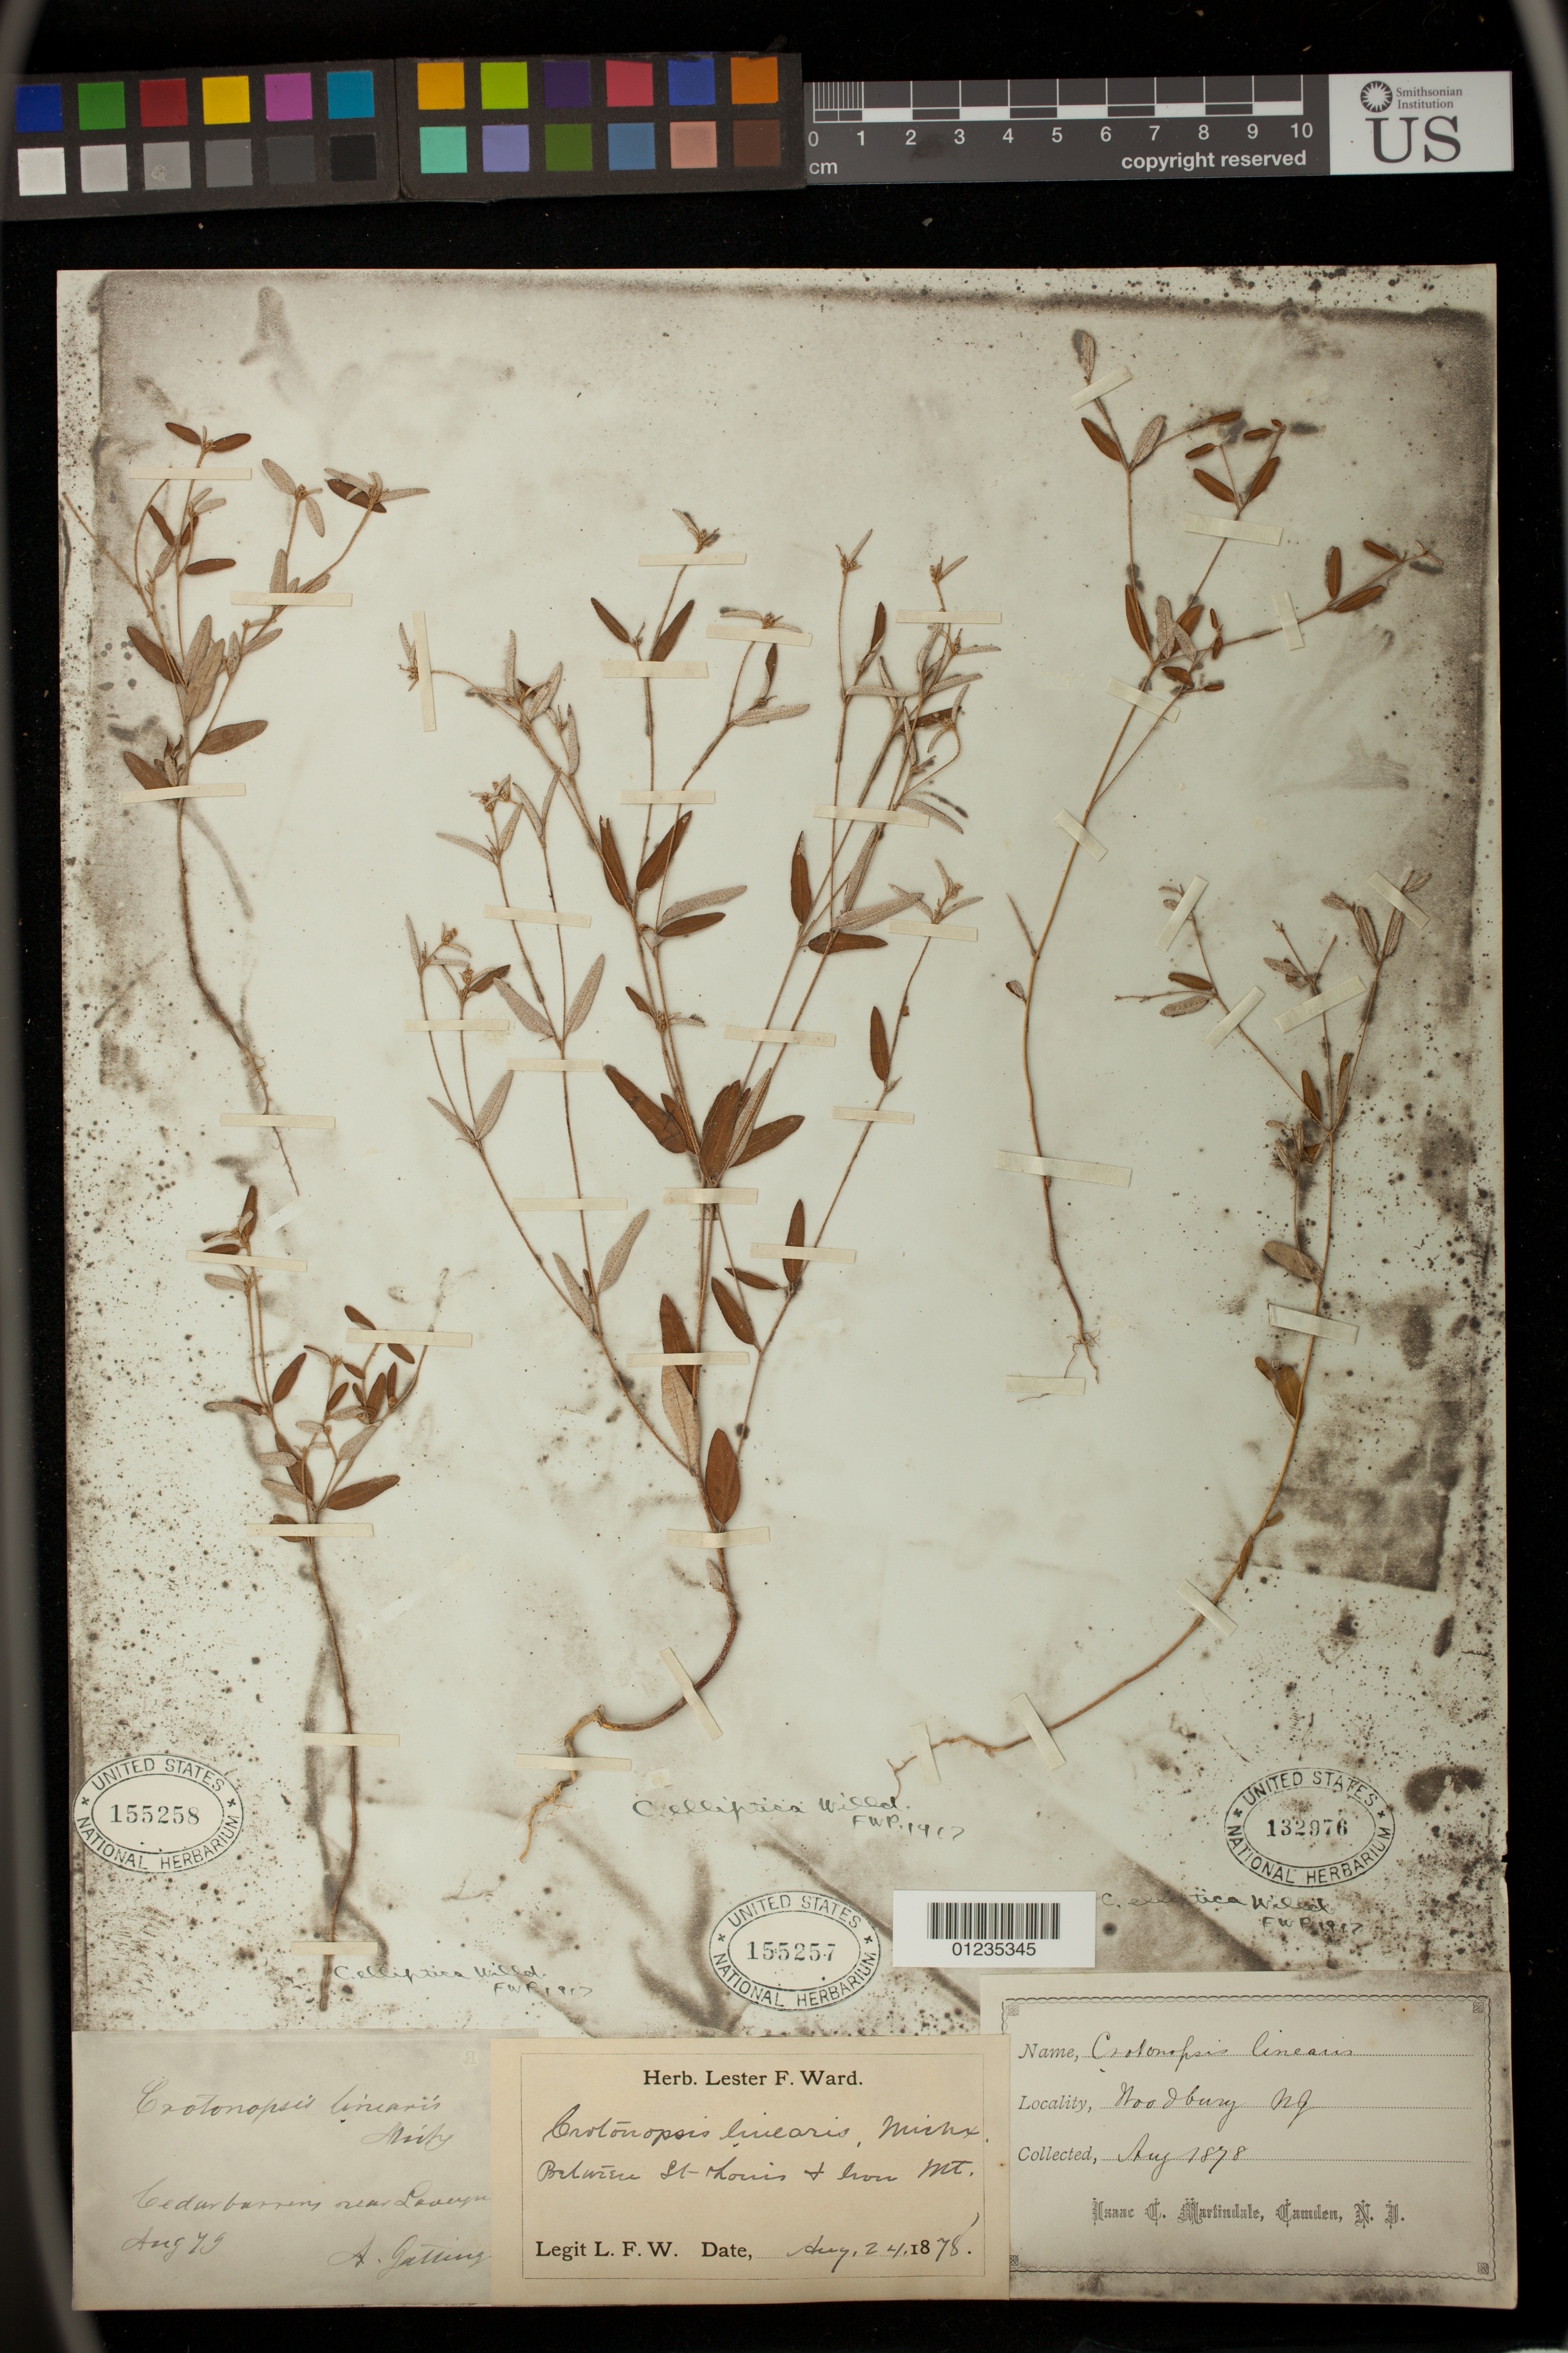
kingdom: Plantae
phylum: Tracheophyta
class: Magnoliopsida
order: Malpighiales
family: Euphorbiaceae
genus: Crotonopsis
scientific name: Crotonopsis elliptica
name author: Willd.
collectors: L. W.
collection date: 1878-08-24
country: United States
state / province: Missouri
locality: St. Louis and Iron Mt.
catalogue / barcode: US 155257-2